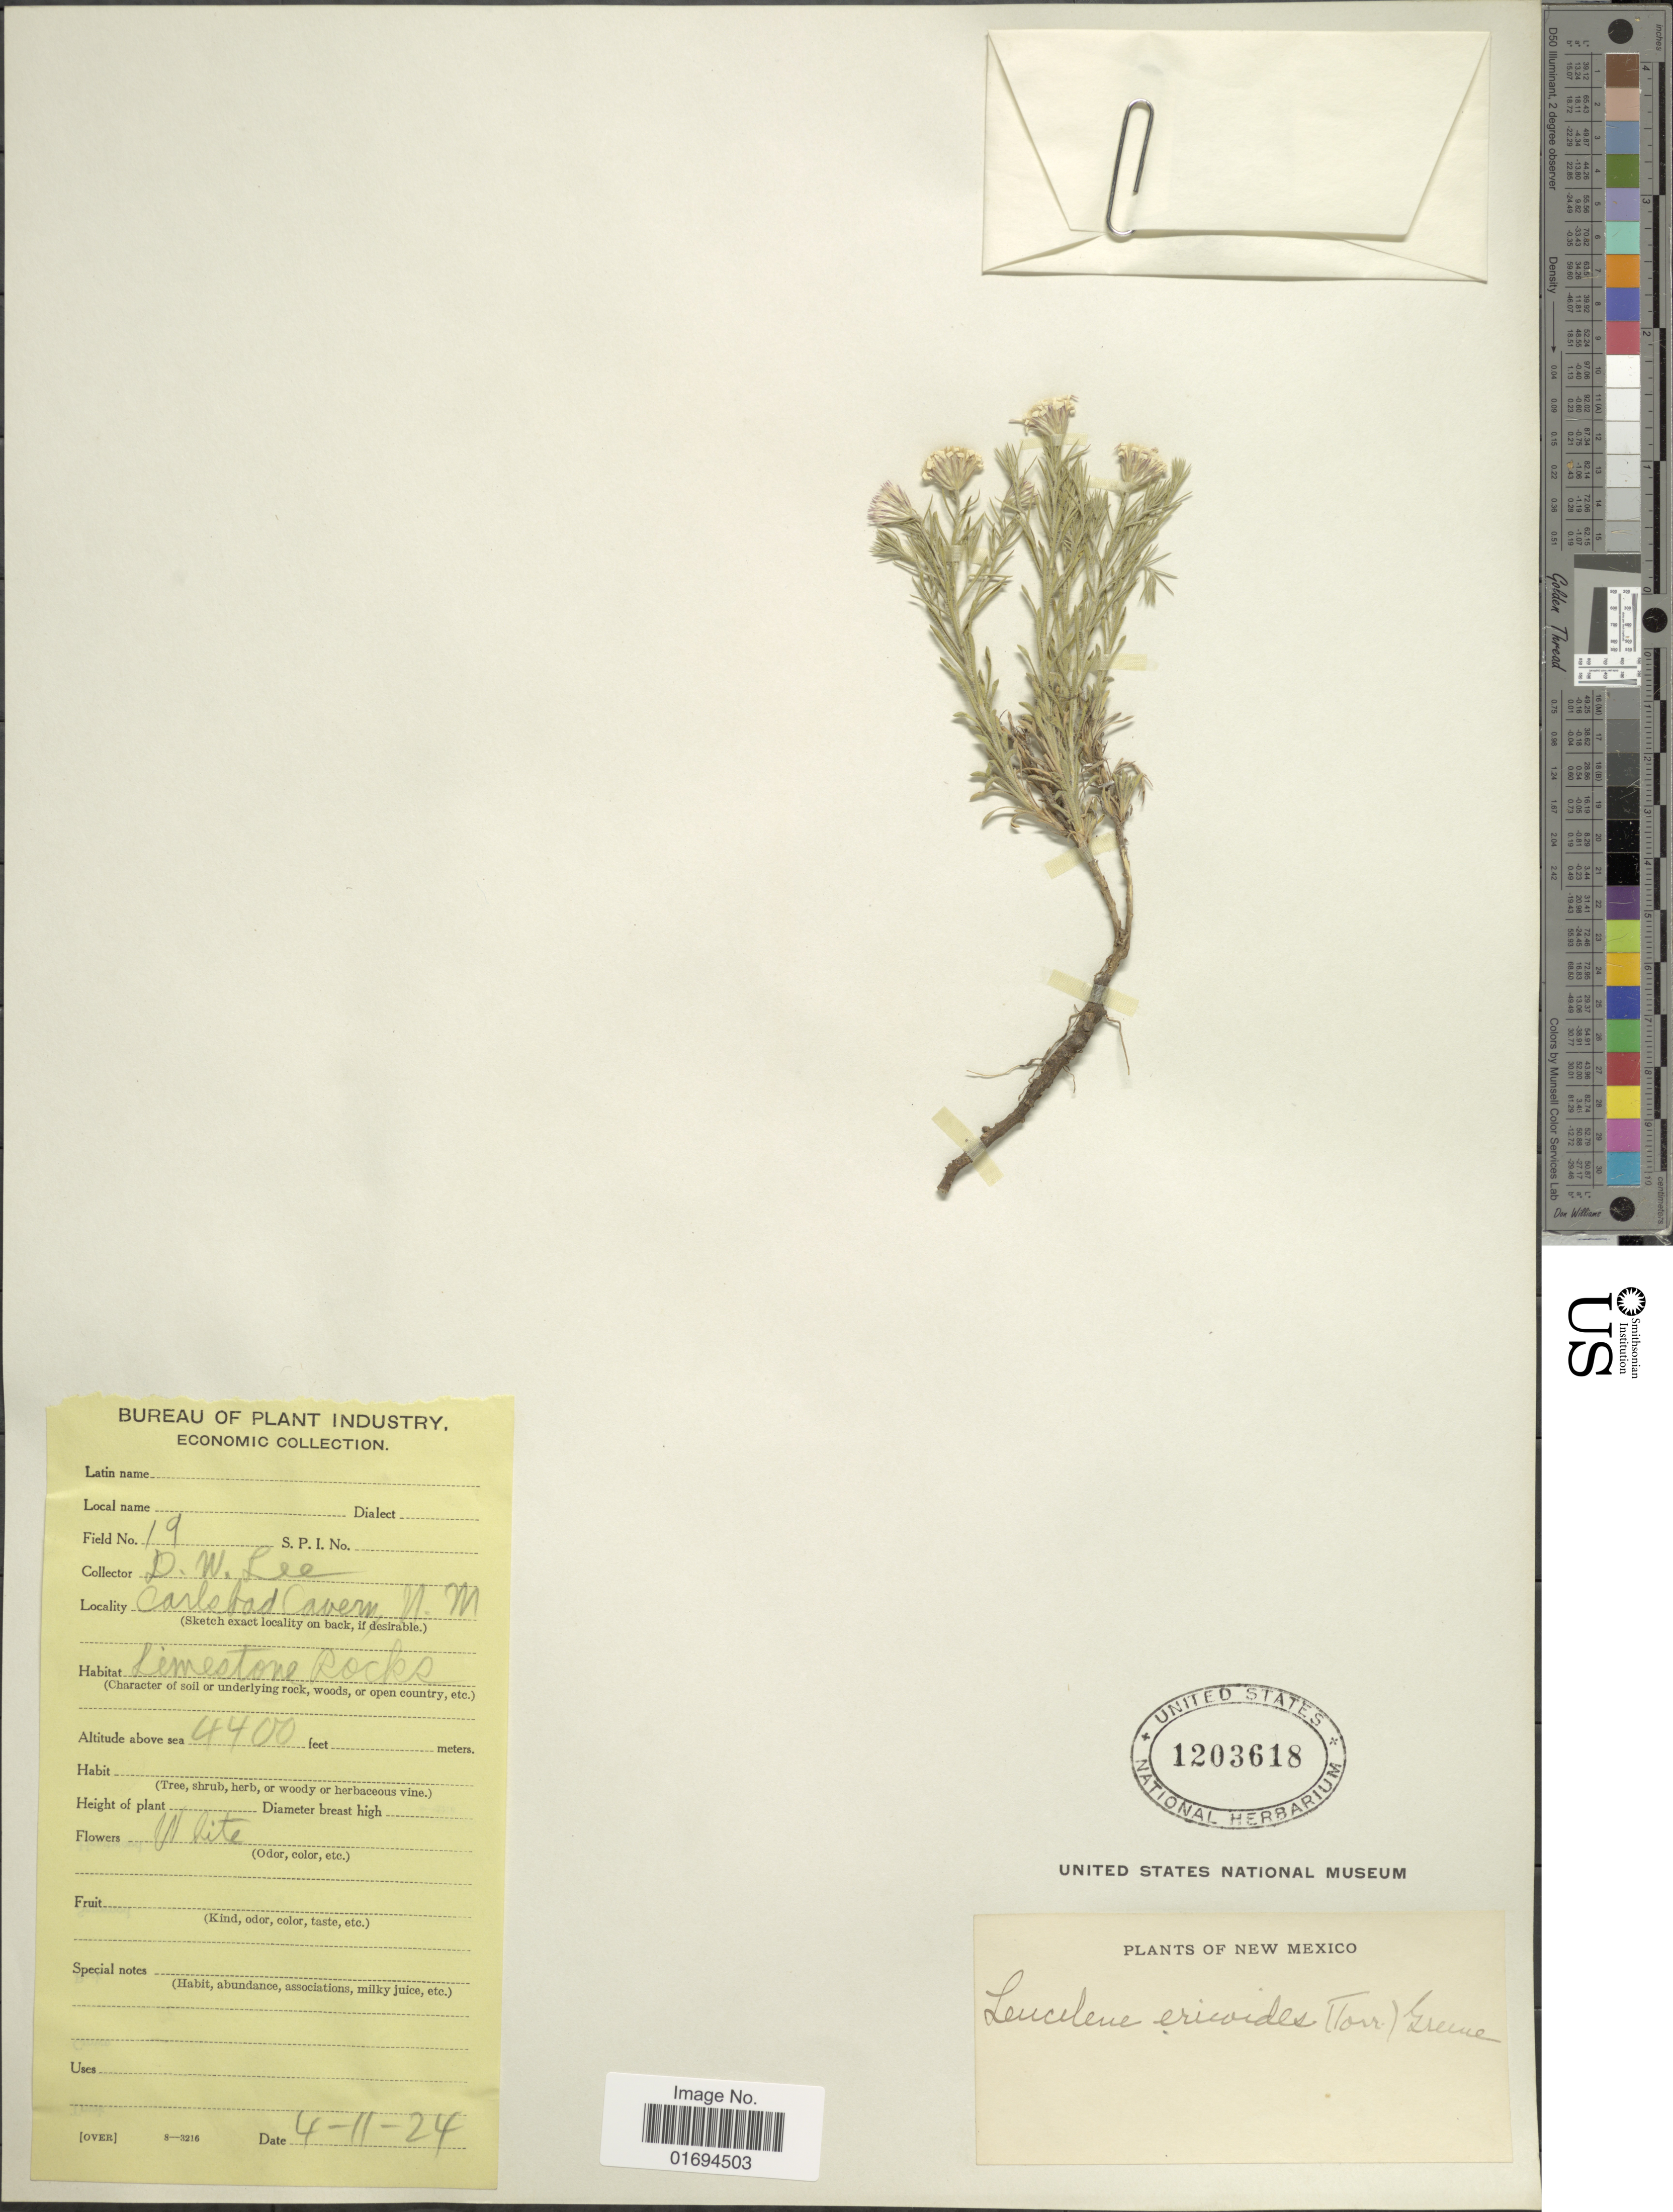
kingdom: Plantae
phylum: Tracheophyta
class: Magnoliopsida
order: Asterales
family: Asteraceae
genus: Chaetopappa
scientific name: Chaetopappa ericoides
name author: (Torr.) G.L. Nesom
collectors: D. Lee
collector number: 19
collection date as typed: Transcribed d/m/y: 11/4/24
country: United States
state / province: New Mexico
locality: Carlsbad Cavern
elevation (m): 1341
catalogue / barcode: US 1203618